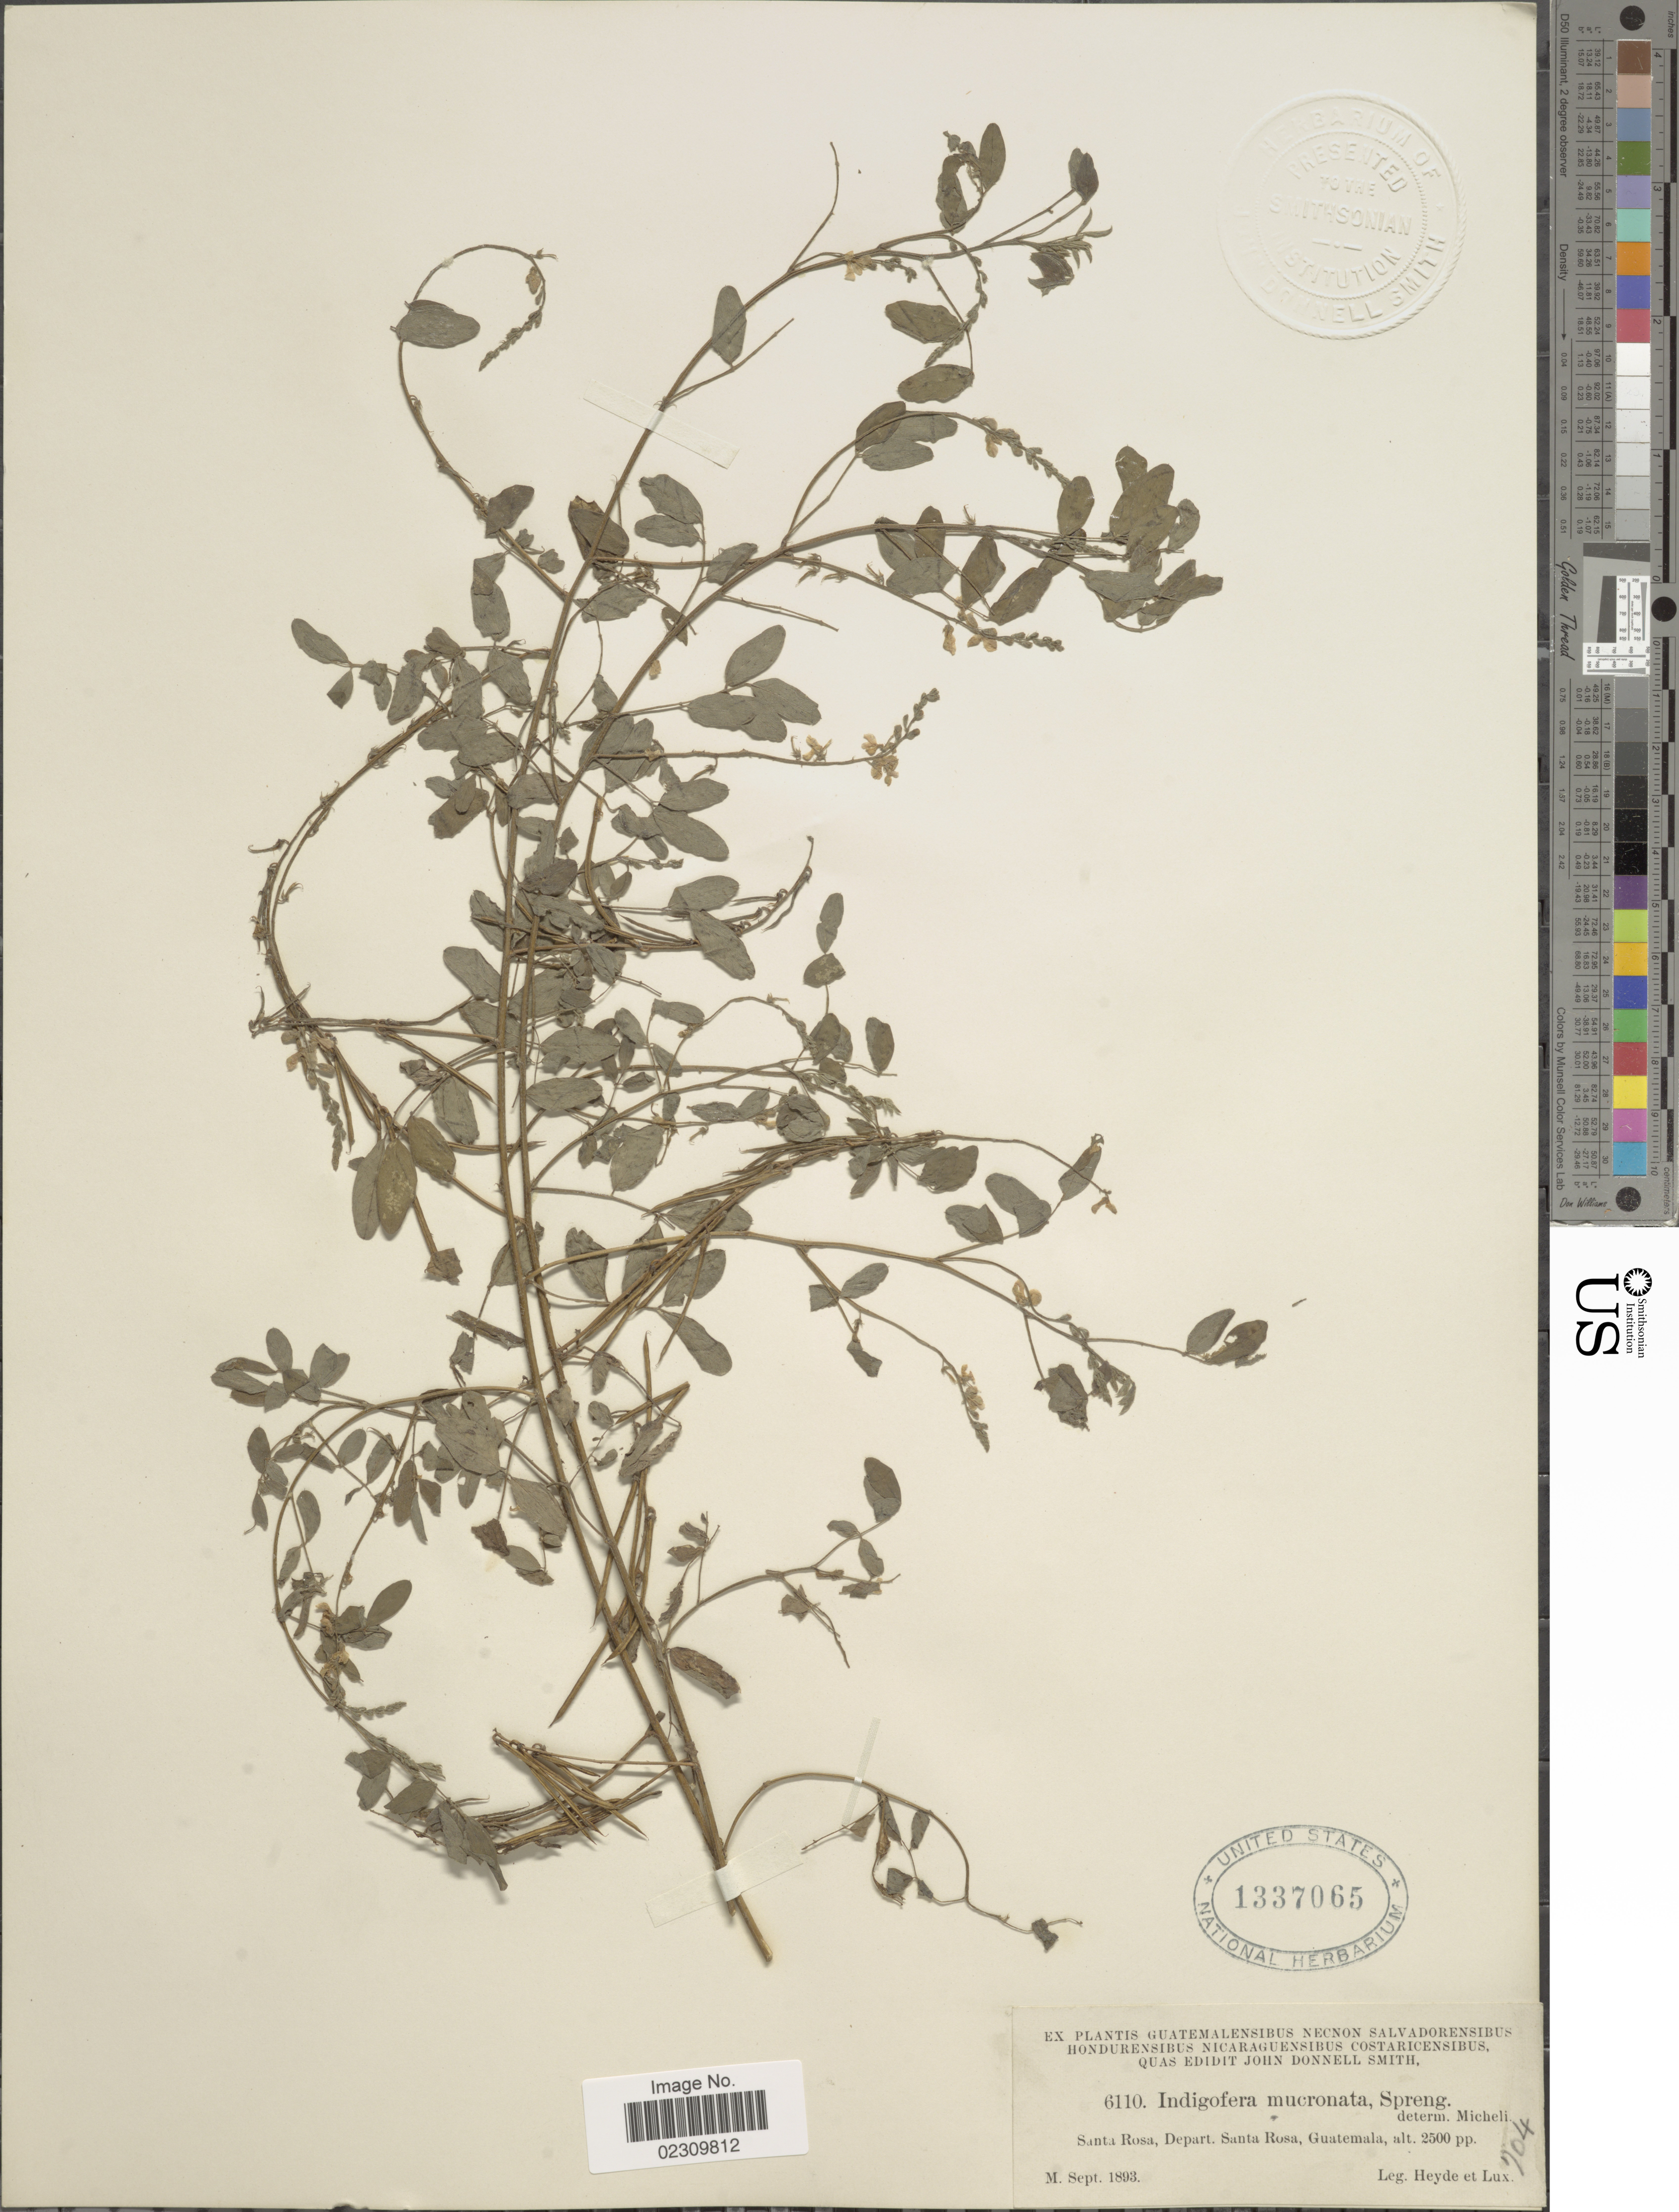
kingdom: Plantae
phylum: Tracheophyta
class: Magnoliopsida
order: Fabales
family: Fabaceae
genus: Indigofera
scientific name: Indigofera mucronata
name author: Lam.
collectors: Heyde & Lux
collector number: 6110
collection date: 1893-09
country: Guatemala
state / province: Santa Rosa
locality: Santa Rosa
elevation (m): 762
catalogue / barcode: US 1337065